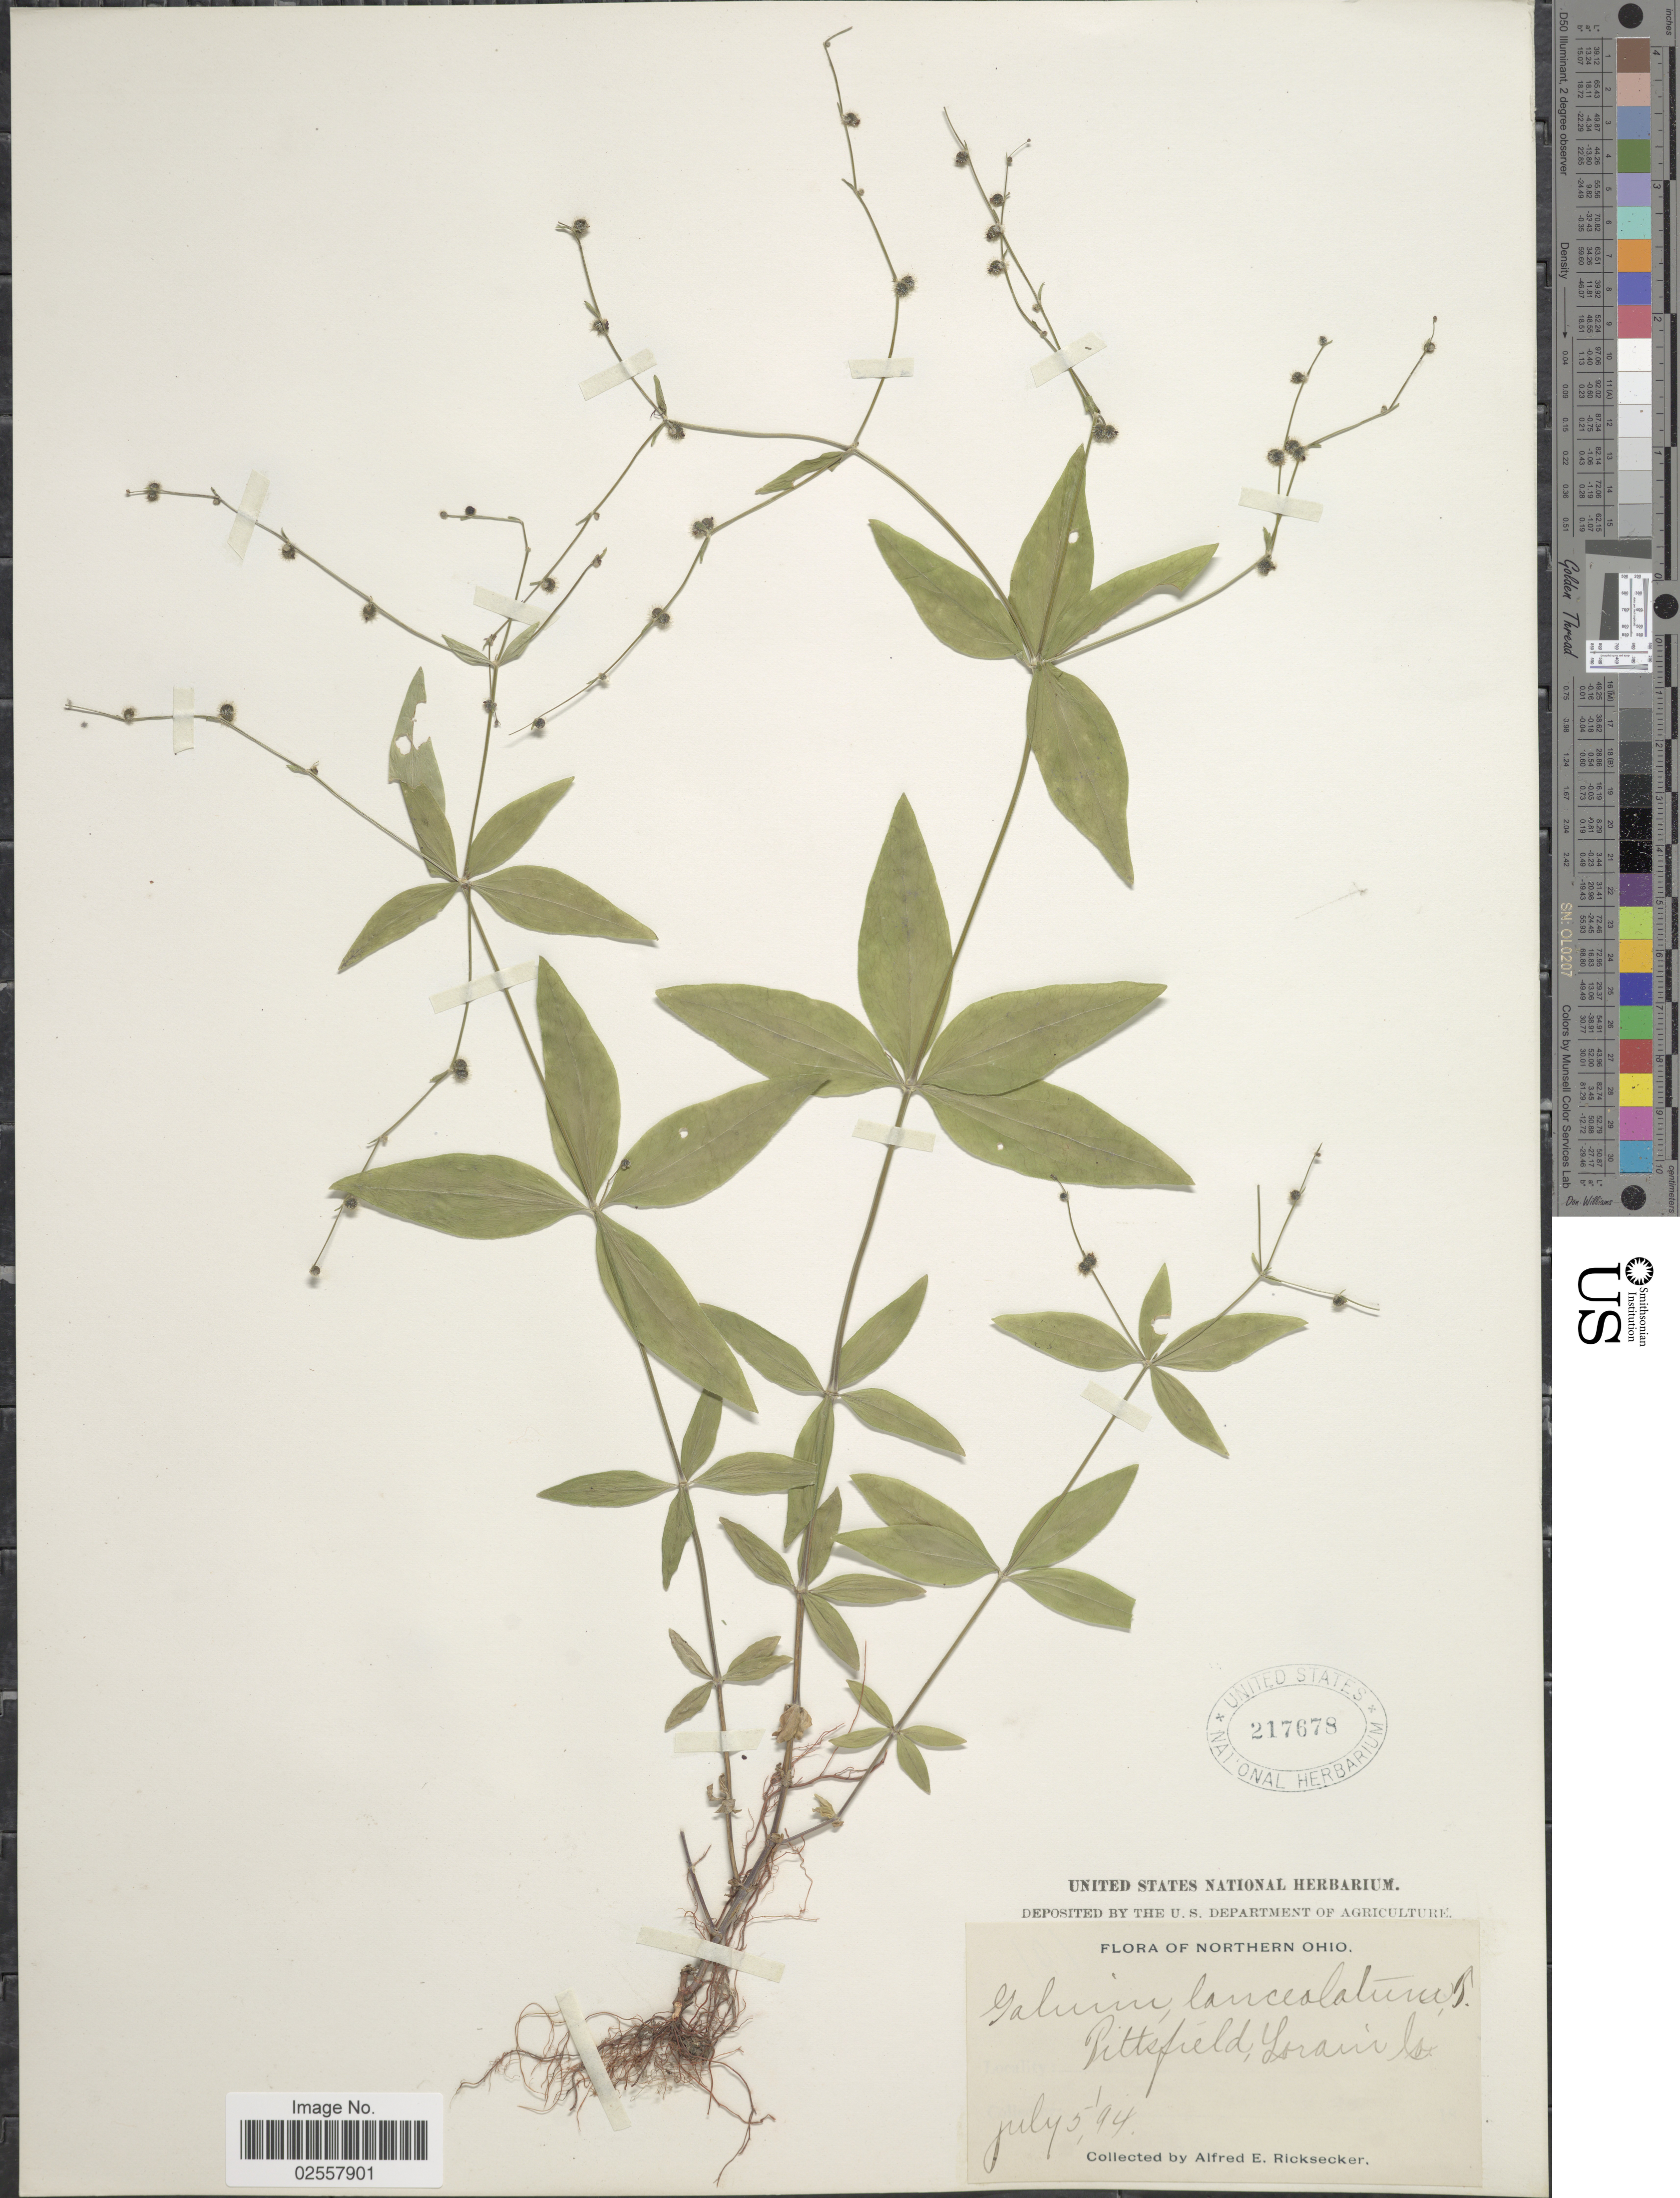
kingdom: Plantae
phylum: Tracheophyta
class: Magnoliopsida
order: Gentianales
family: Rubiaceae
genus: Galium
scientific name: Galium lanceolatum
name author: (Torr. & A. Gray) Torr.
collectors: A. E. Ricksecker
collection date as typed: Transcribed d/m/y: 5/7/94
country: United States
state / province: Ohio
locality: Northern Ohio, Pittsfield, Lorain Co.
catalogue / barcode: US 217678